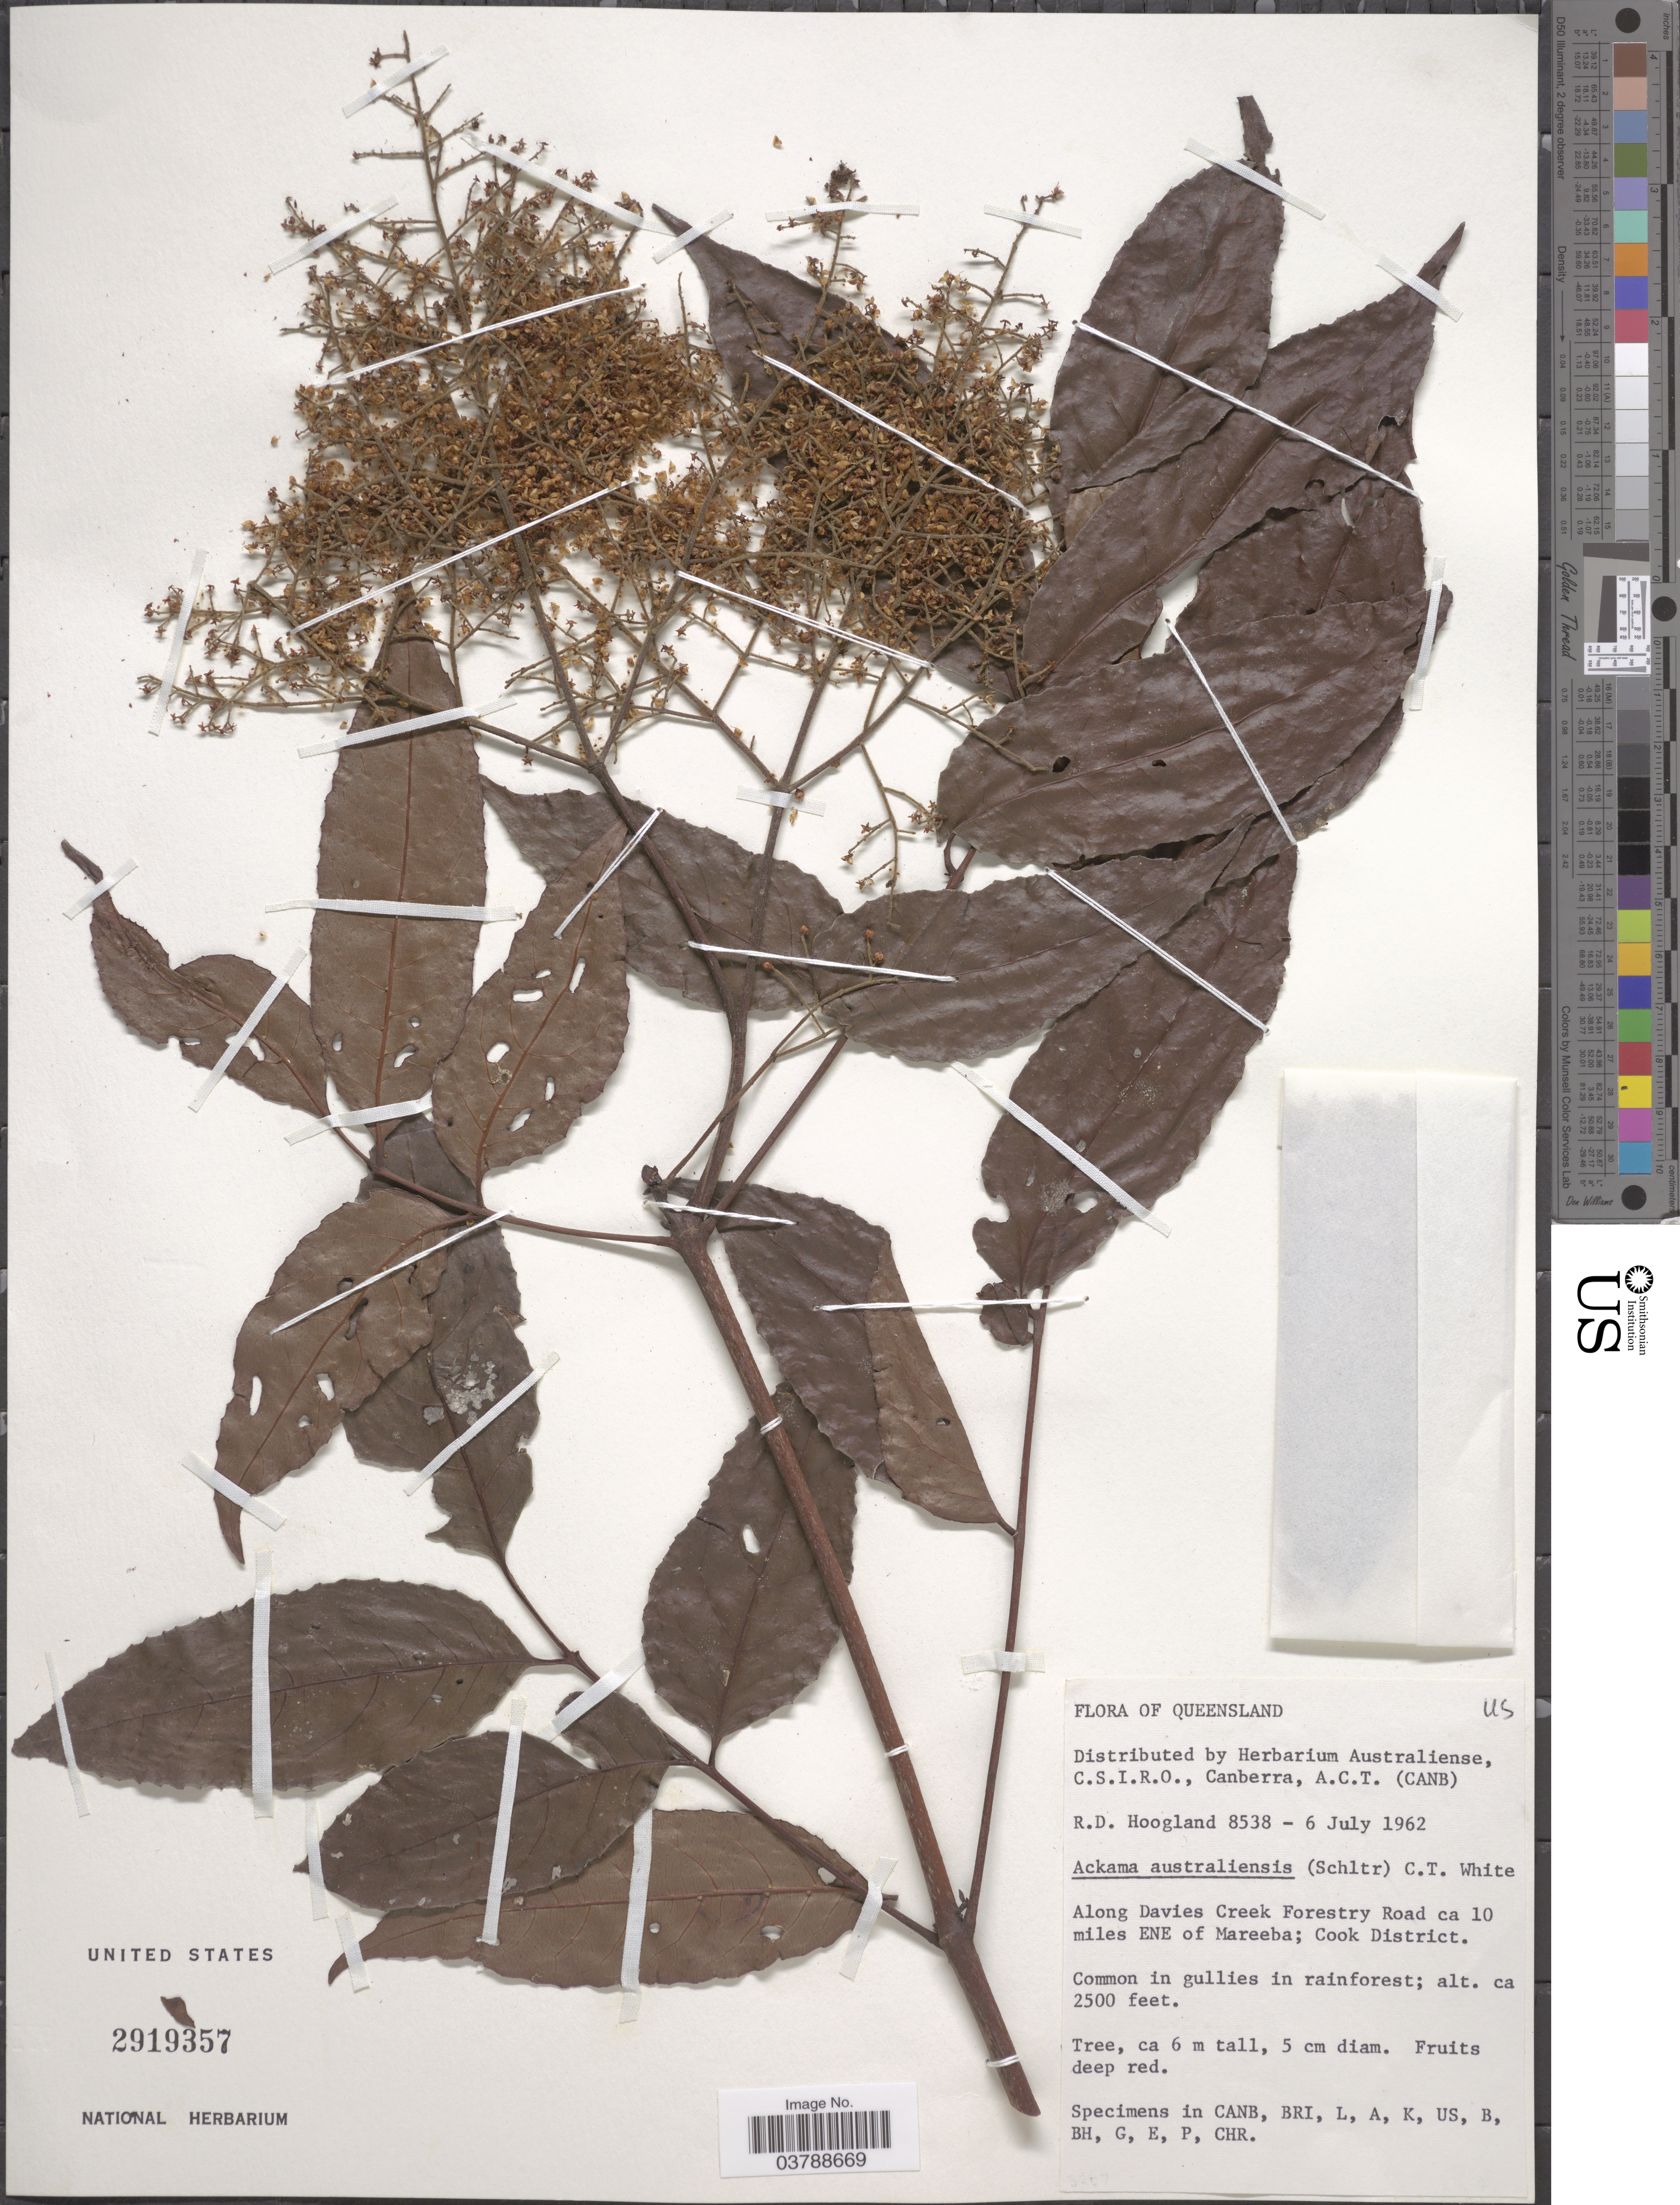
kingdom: Plantae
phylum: Tracheophyta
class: Magnoliopsida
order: Oxalidales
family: Cunoniaceae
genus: Caldcluvia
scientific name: Caldcluvia australiensis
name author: (Schltr.) Hoogland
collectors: R. D. Hoogland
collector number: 8538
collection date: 1962-07-06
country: Australia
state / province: Queensland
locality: Along Davies Creek Forestry Road ca 10 miles ENE of Mareeba; Cook District.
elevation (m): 762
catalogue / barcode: US 2919357